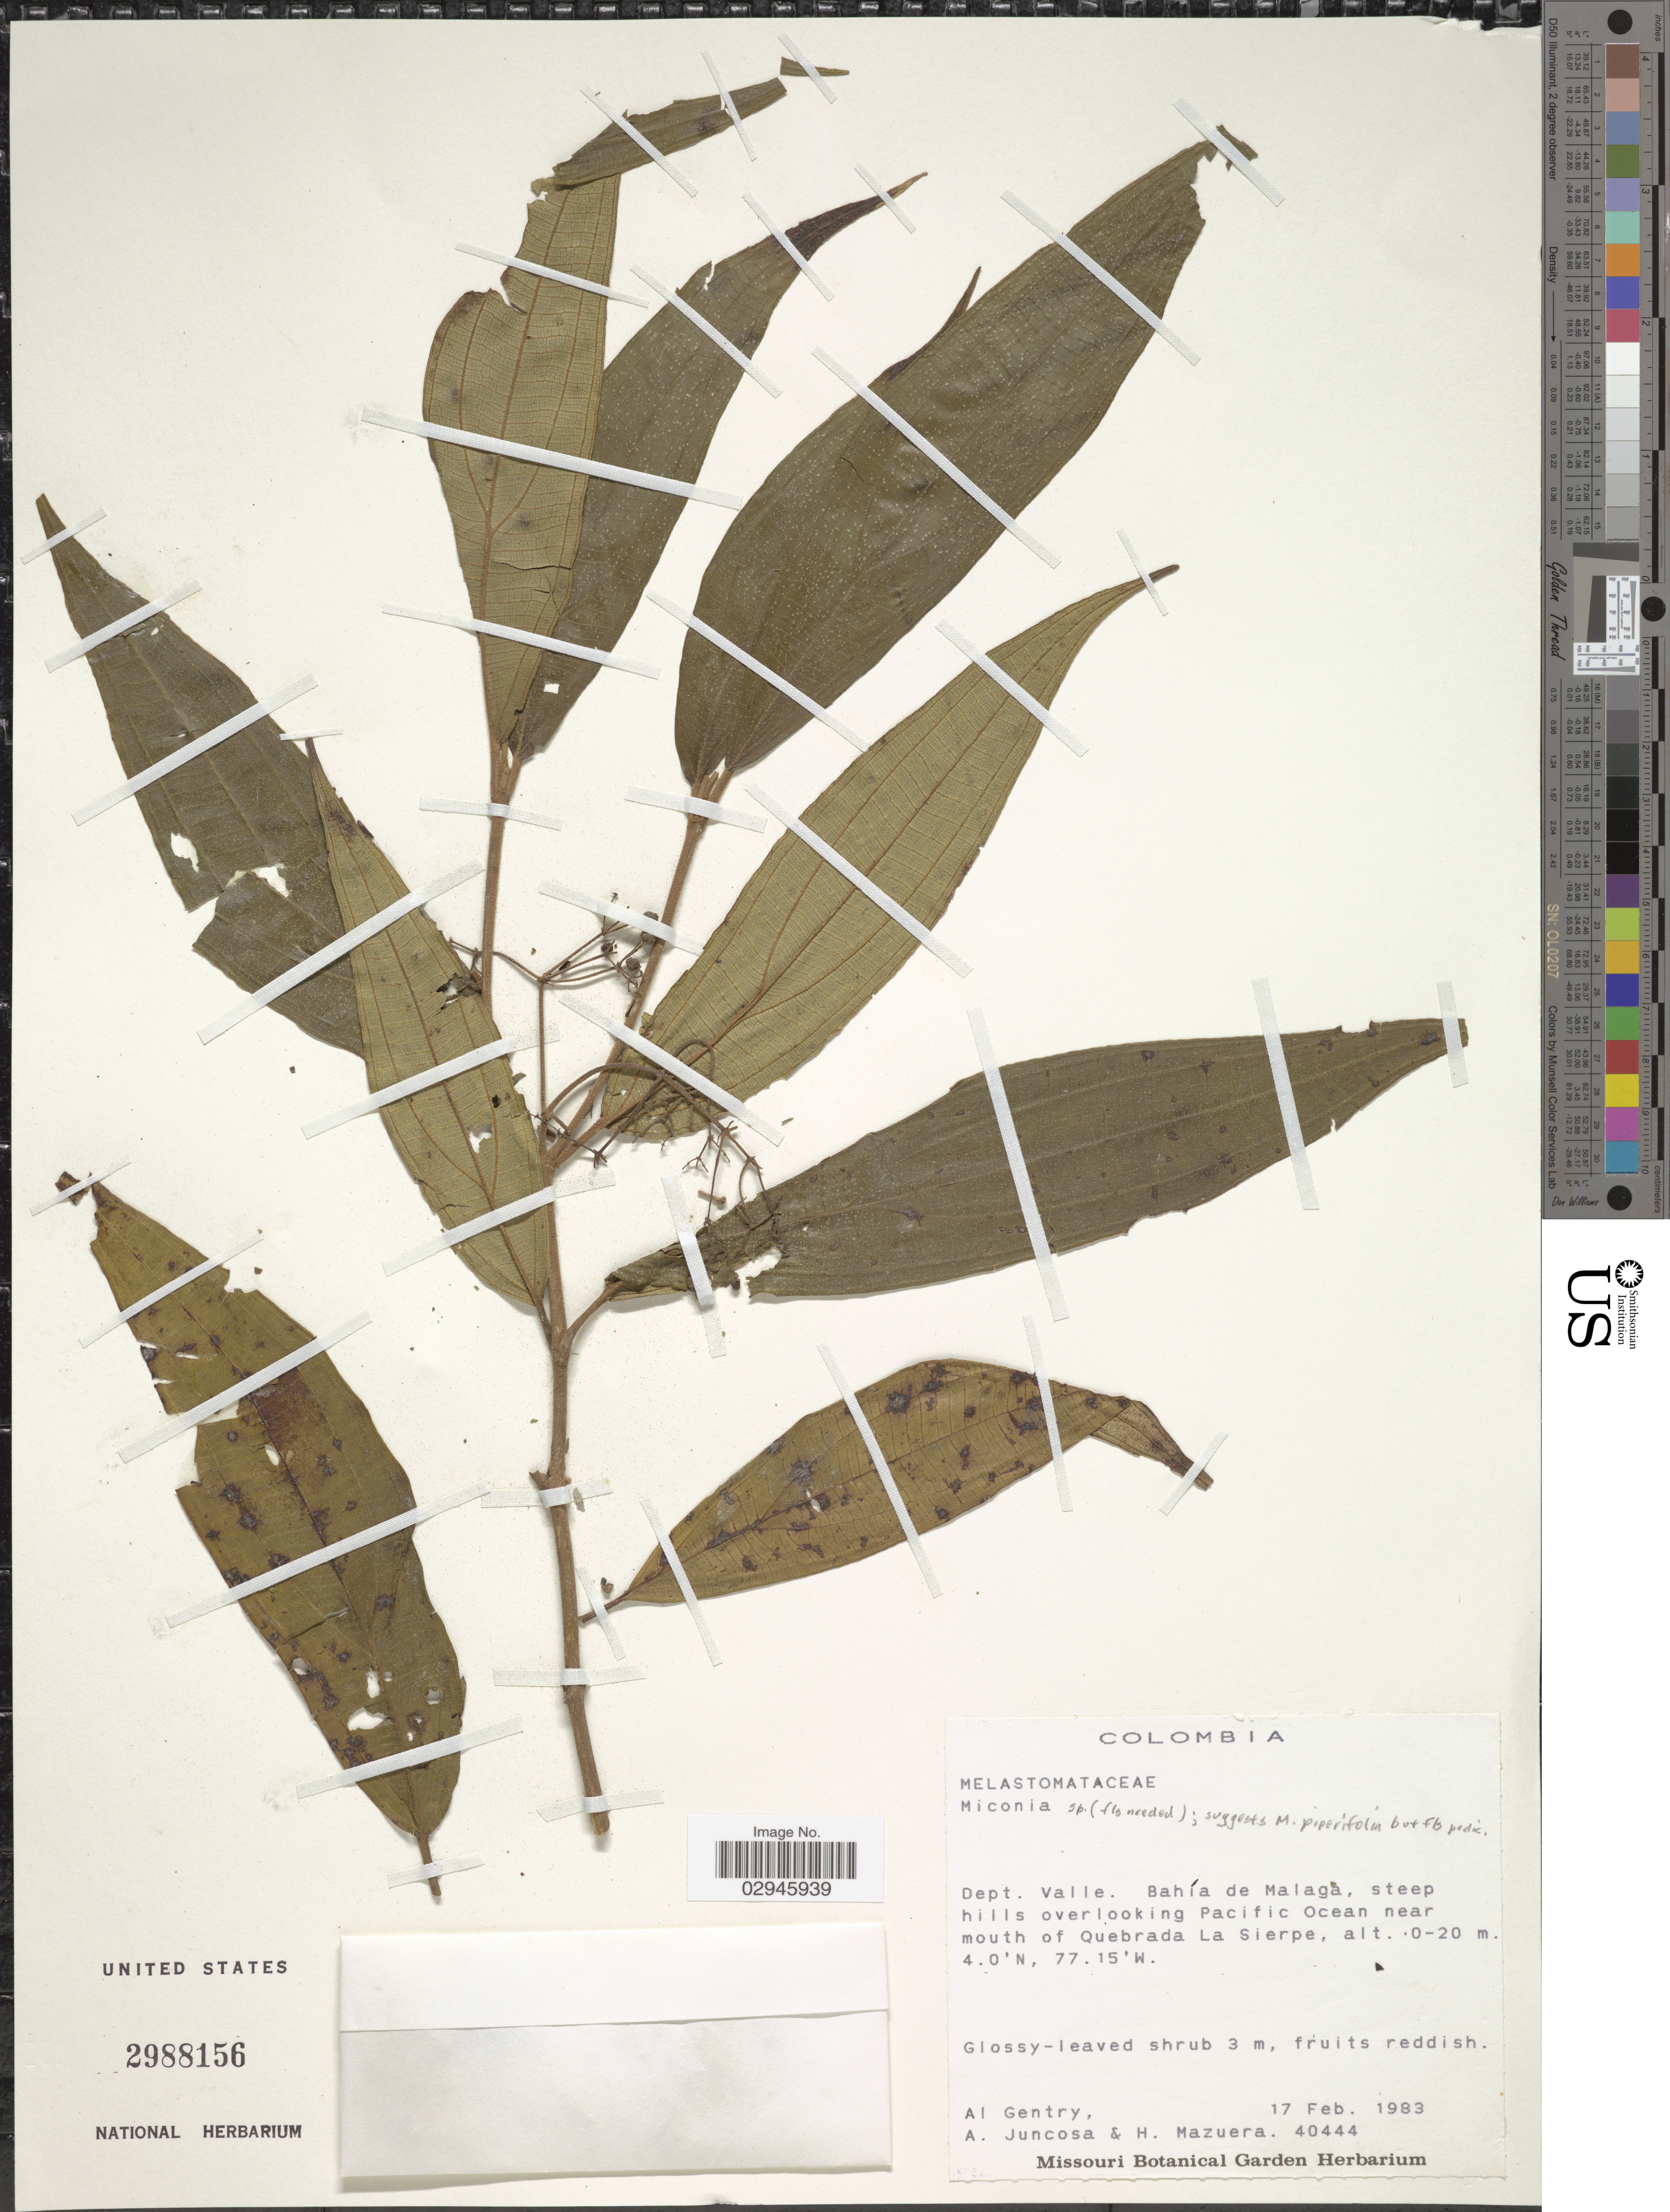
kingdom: Plantae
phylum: Tracheophyta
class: Magnoliopsida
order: Myrtales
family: Melastomataceae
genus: Miconia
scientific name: Miconia sp.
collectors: A. H. Gentry, A. Juncosa & H. Mazuera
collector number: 40444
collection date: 1983-02-17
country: Colombia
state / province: Valle del Cauca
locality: Dept. Valle. Bahía de Malaga, steep hills overlooking Pacific Ocean near mouth of Quebrada La Sierpe.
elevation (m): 0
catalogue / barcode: US 2988156